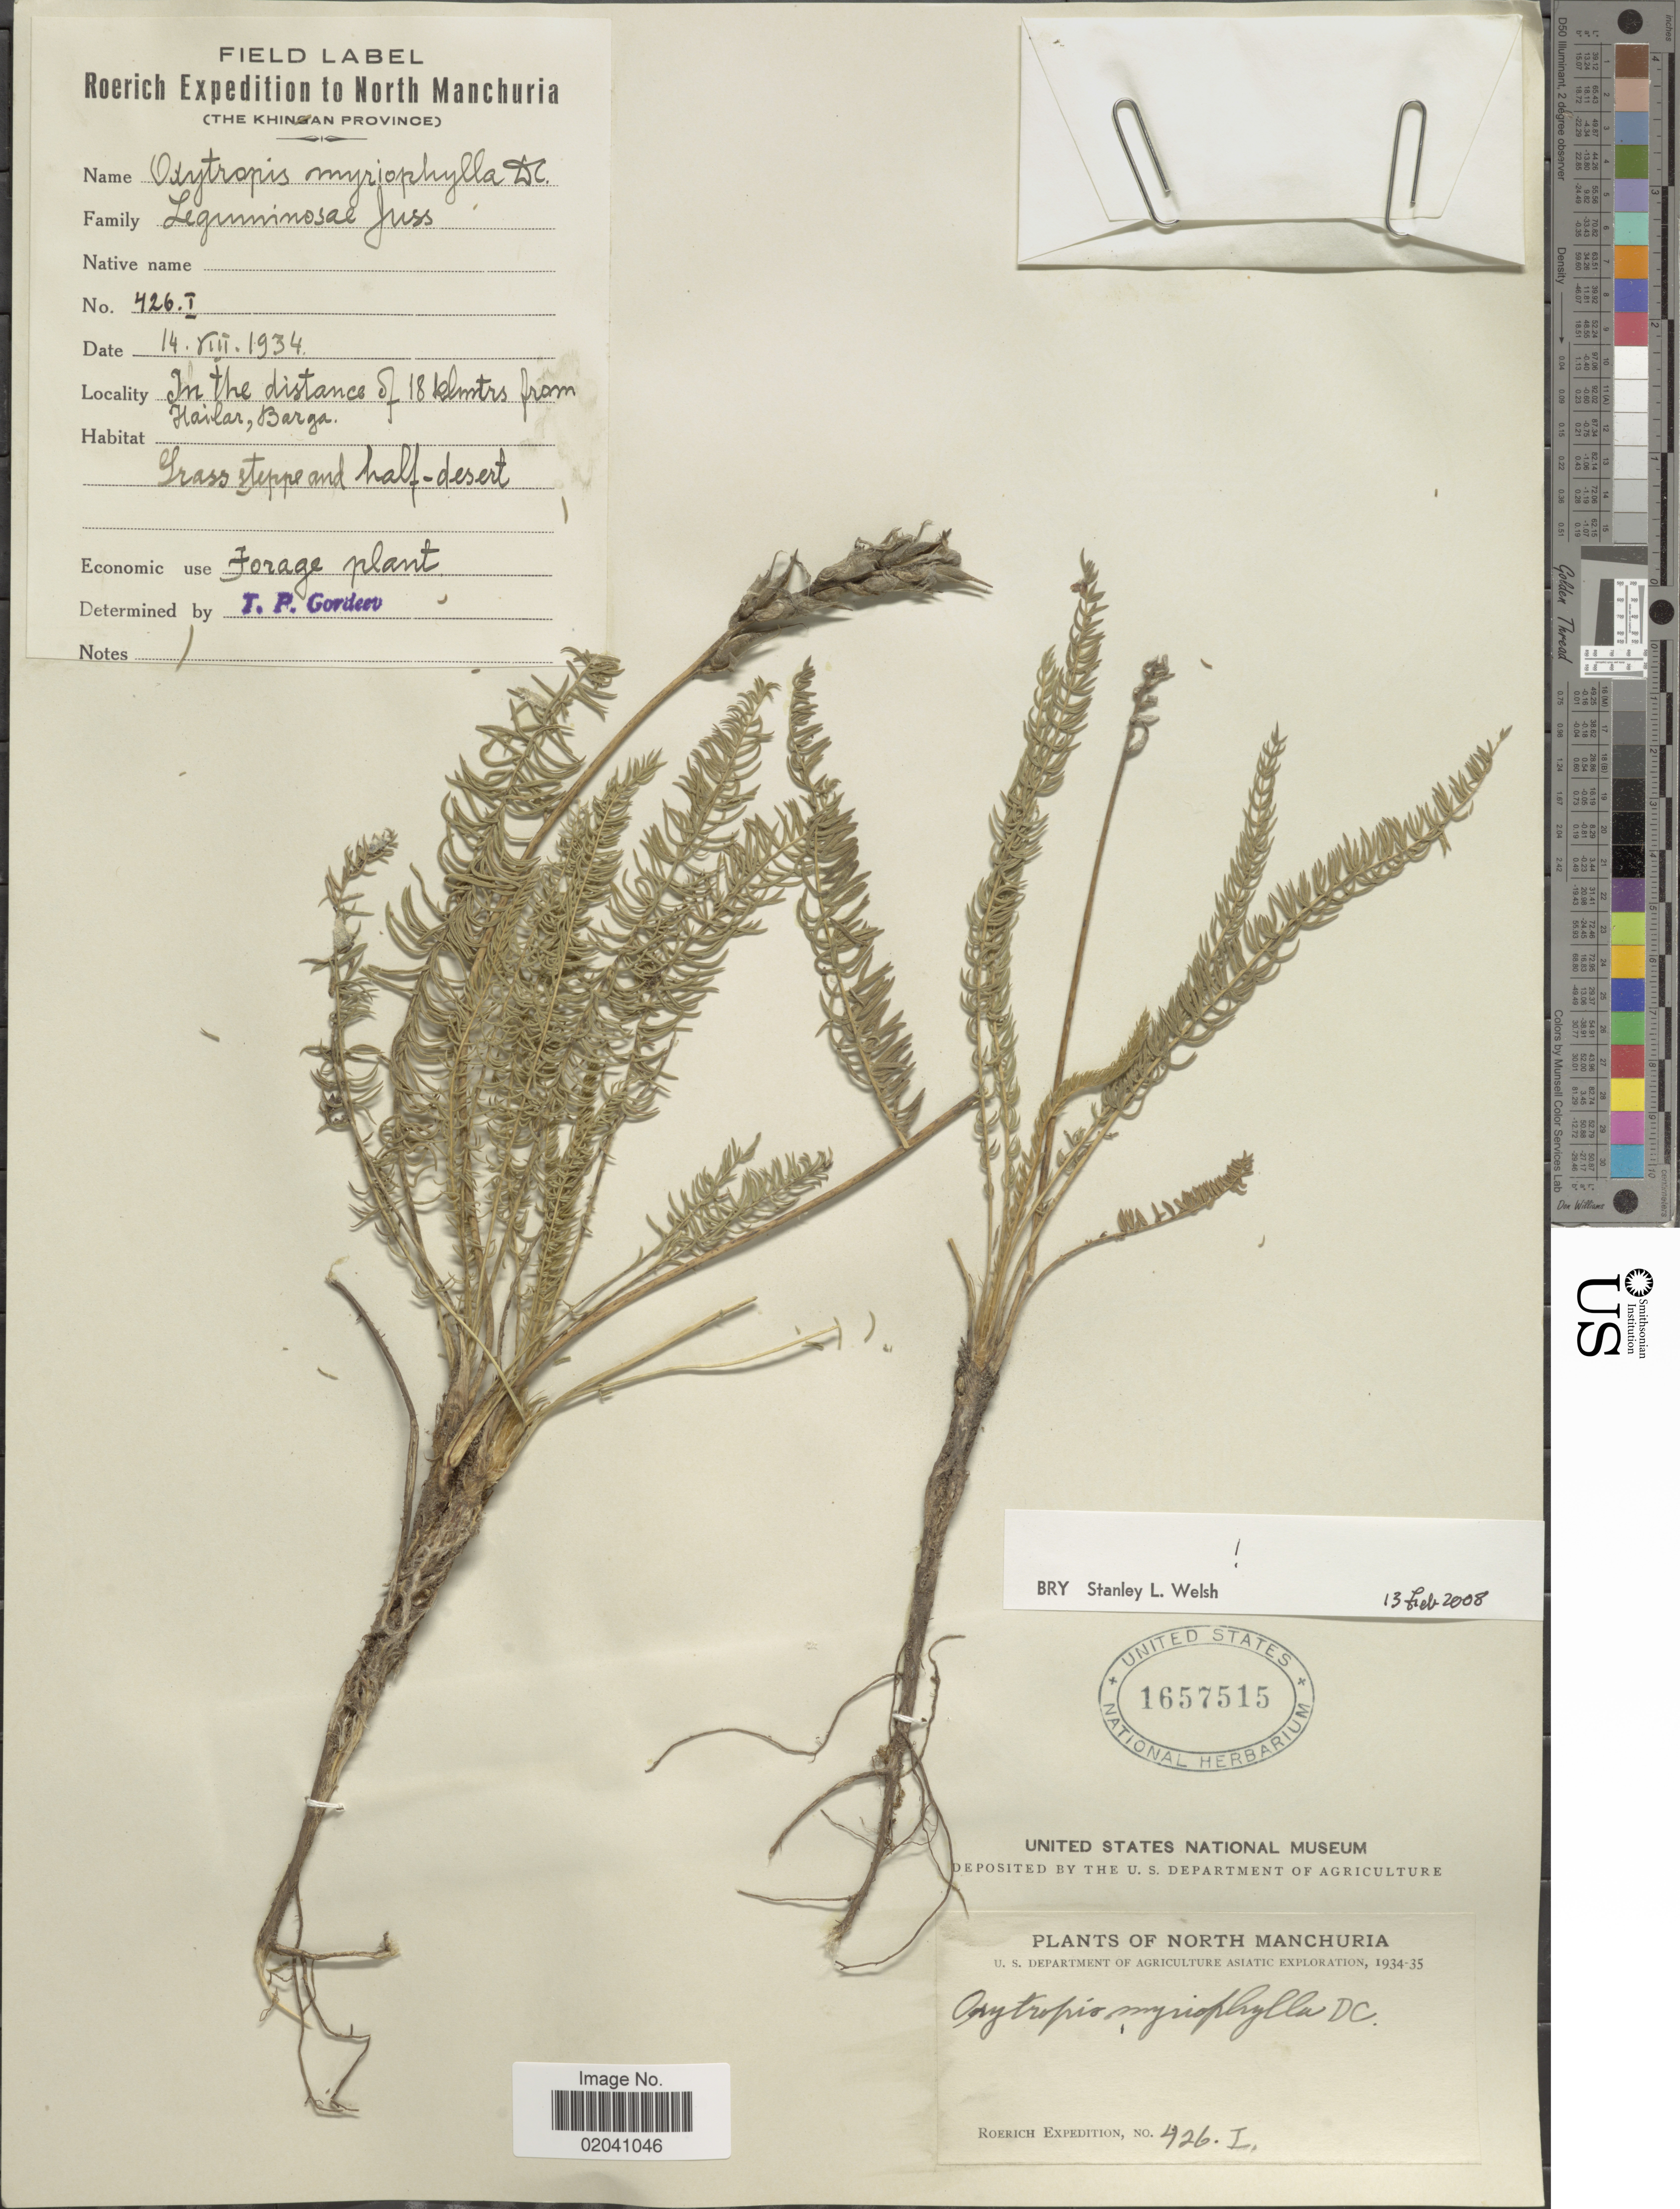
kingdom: Plantae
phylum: Tracheophyta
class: Magnoliopsida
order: Fabales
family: Fabaceae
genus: Oxytropis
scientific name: Oxytropis myriophylla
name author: (Pall.) DC.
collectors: Roerich Expedition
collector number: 426/1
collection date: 1934-08-14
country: China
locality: North Manchuria, in the distance of 18 klmtrs from Hailar, Barga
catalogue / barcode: US 1657515